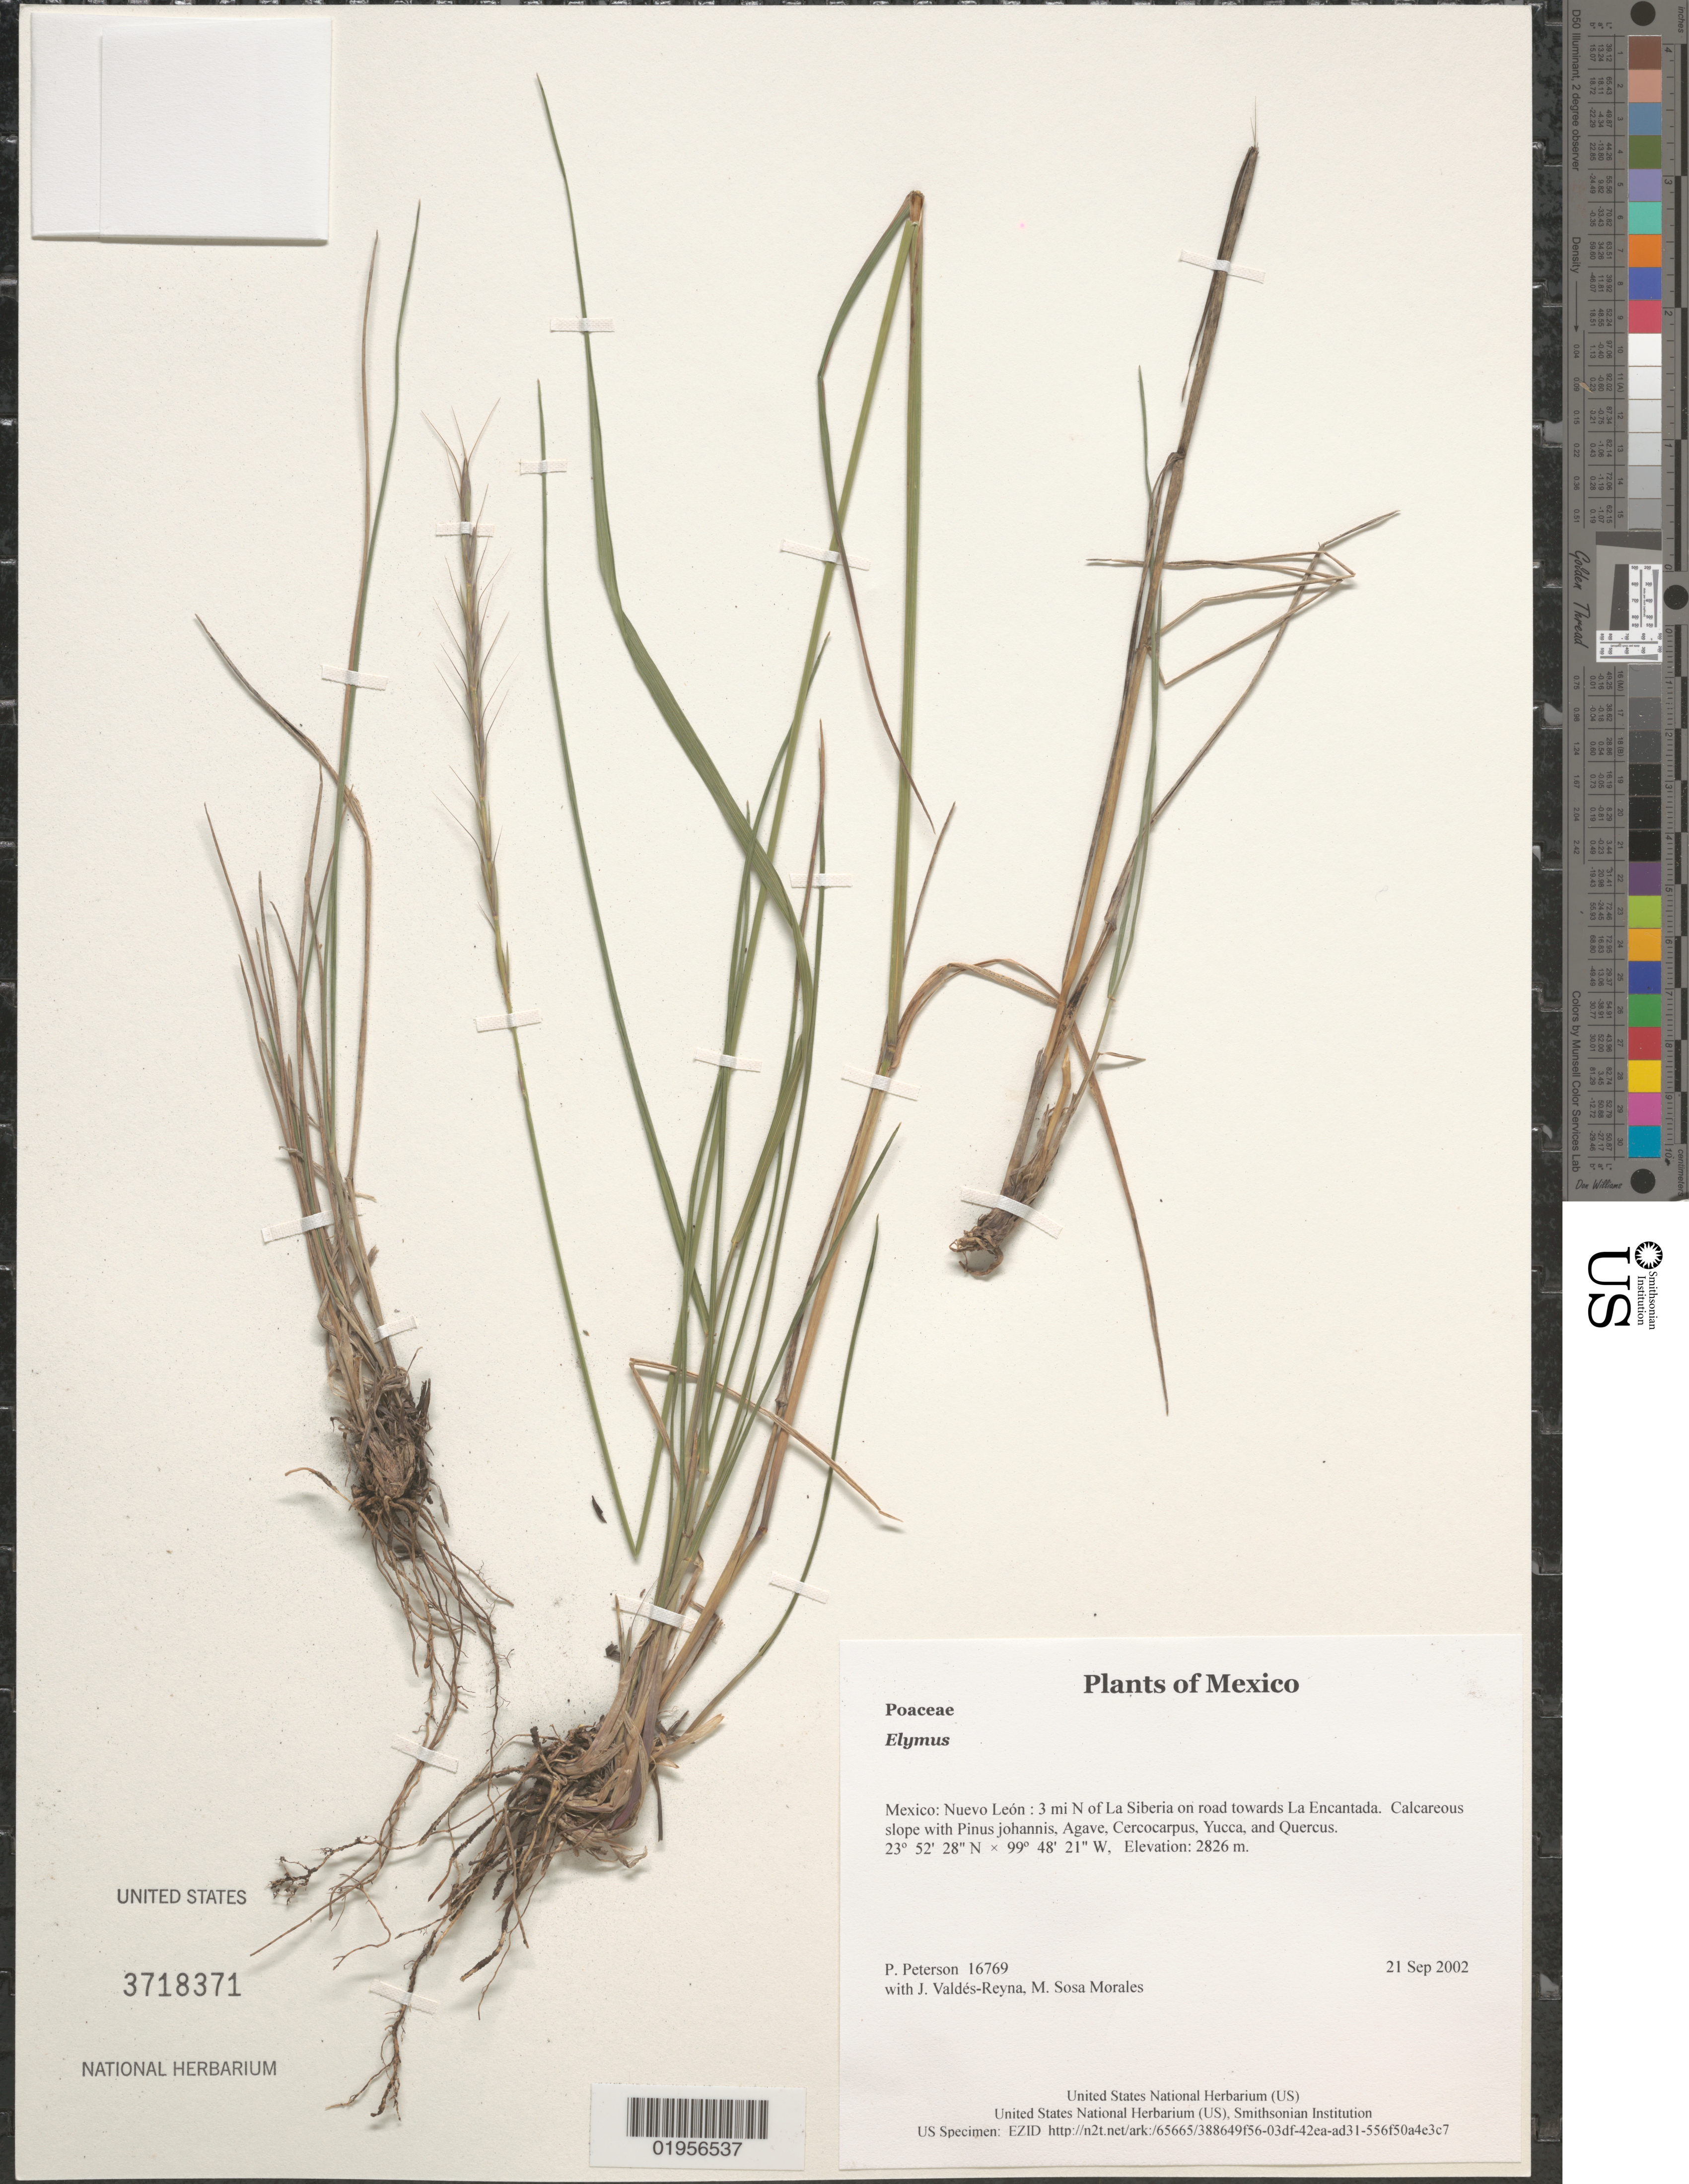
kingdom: Plantae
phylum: Tracheophyta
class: Liliopsida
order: Poales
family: Poaceae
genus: Elymus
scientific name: Elymus sp.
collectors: P. M. Peterson, J. Valdés-Reyna & M. Sosa Morales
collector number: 16769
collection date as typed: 21 Sep 2002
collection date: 2002-09-21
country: Mexico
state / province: Nuevo León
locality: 3 mi N of La Siberia on road towards La Encantada. Calcareous slope with Pinus johannis, Agave, Cercocarpus, Yucca, and Quercus.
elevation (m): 2826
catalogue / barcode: US 3718371